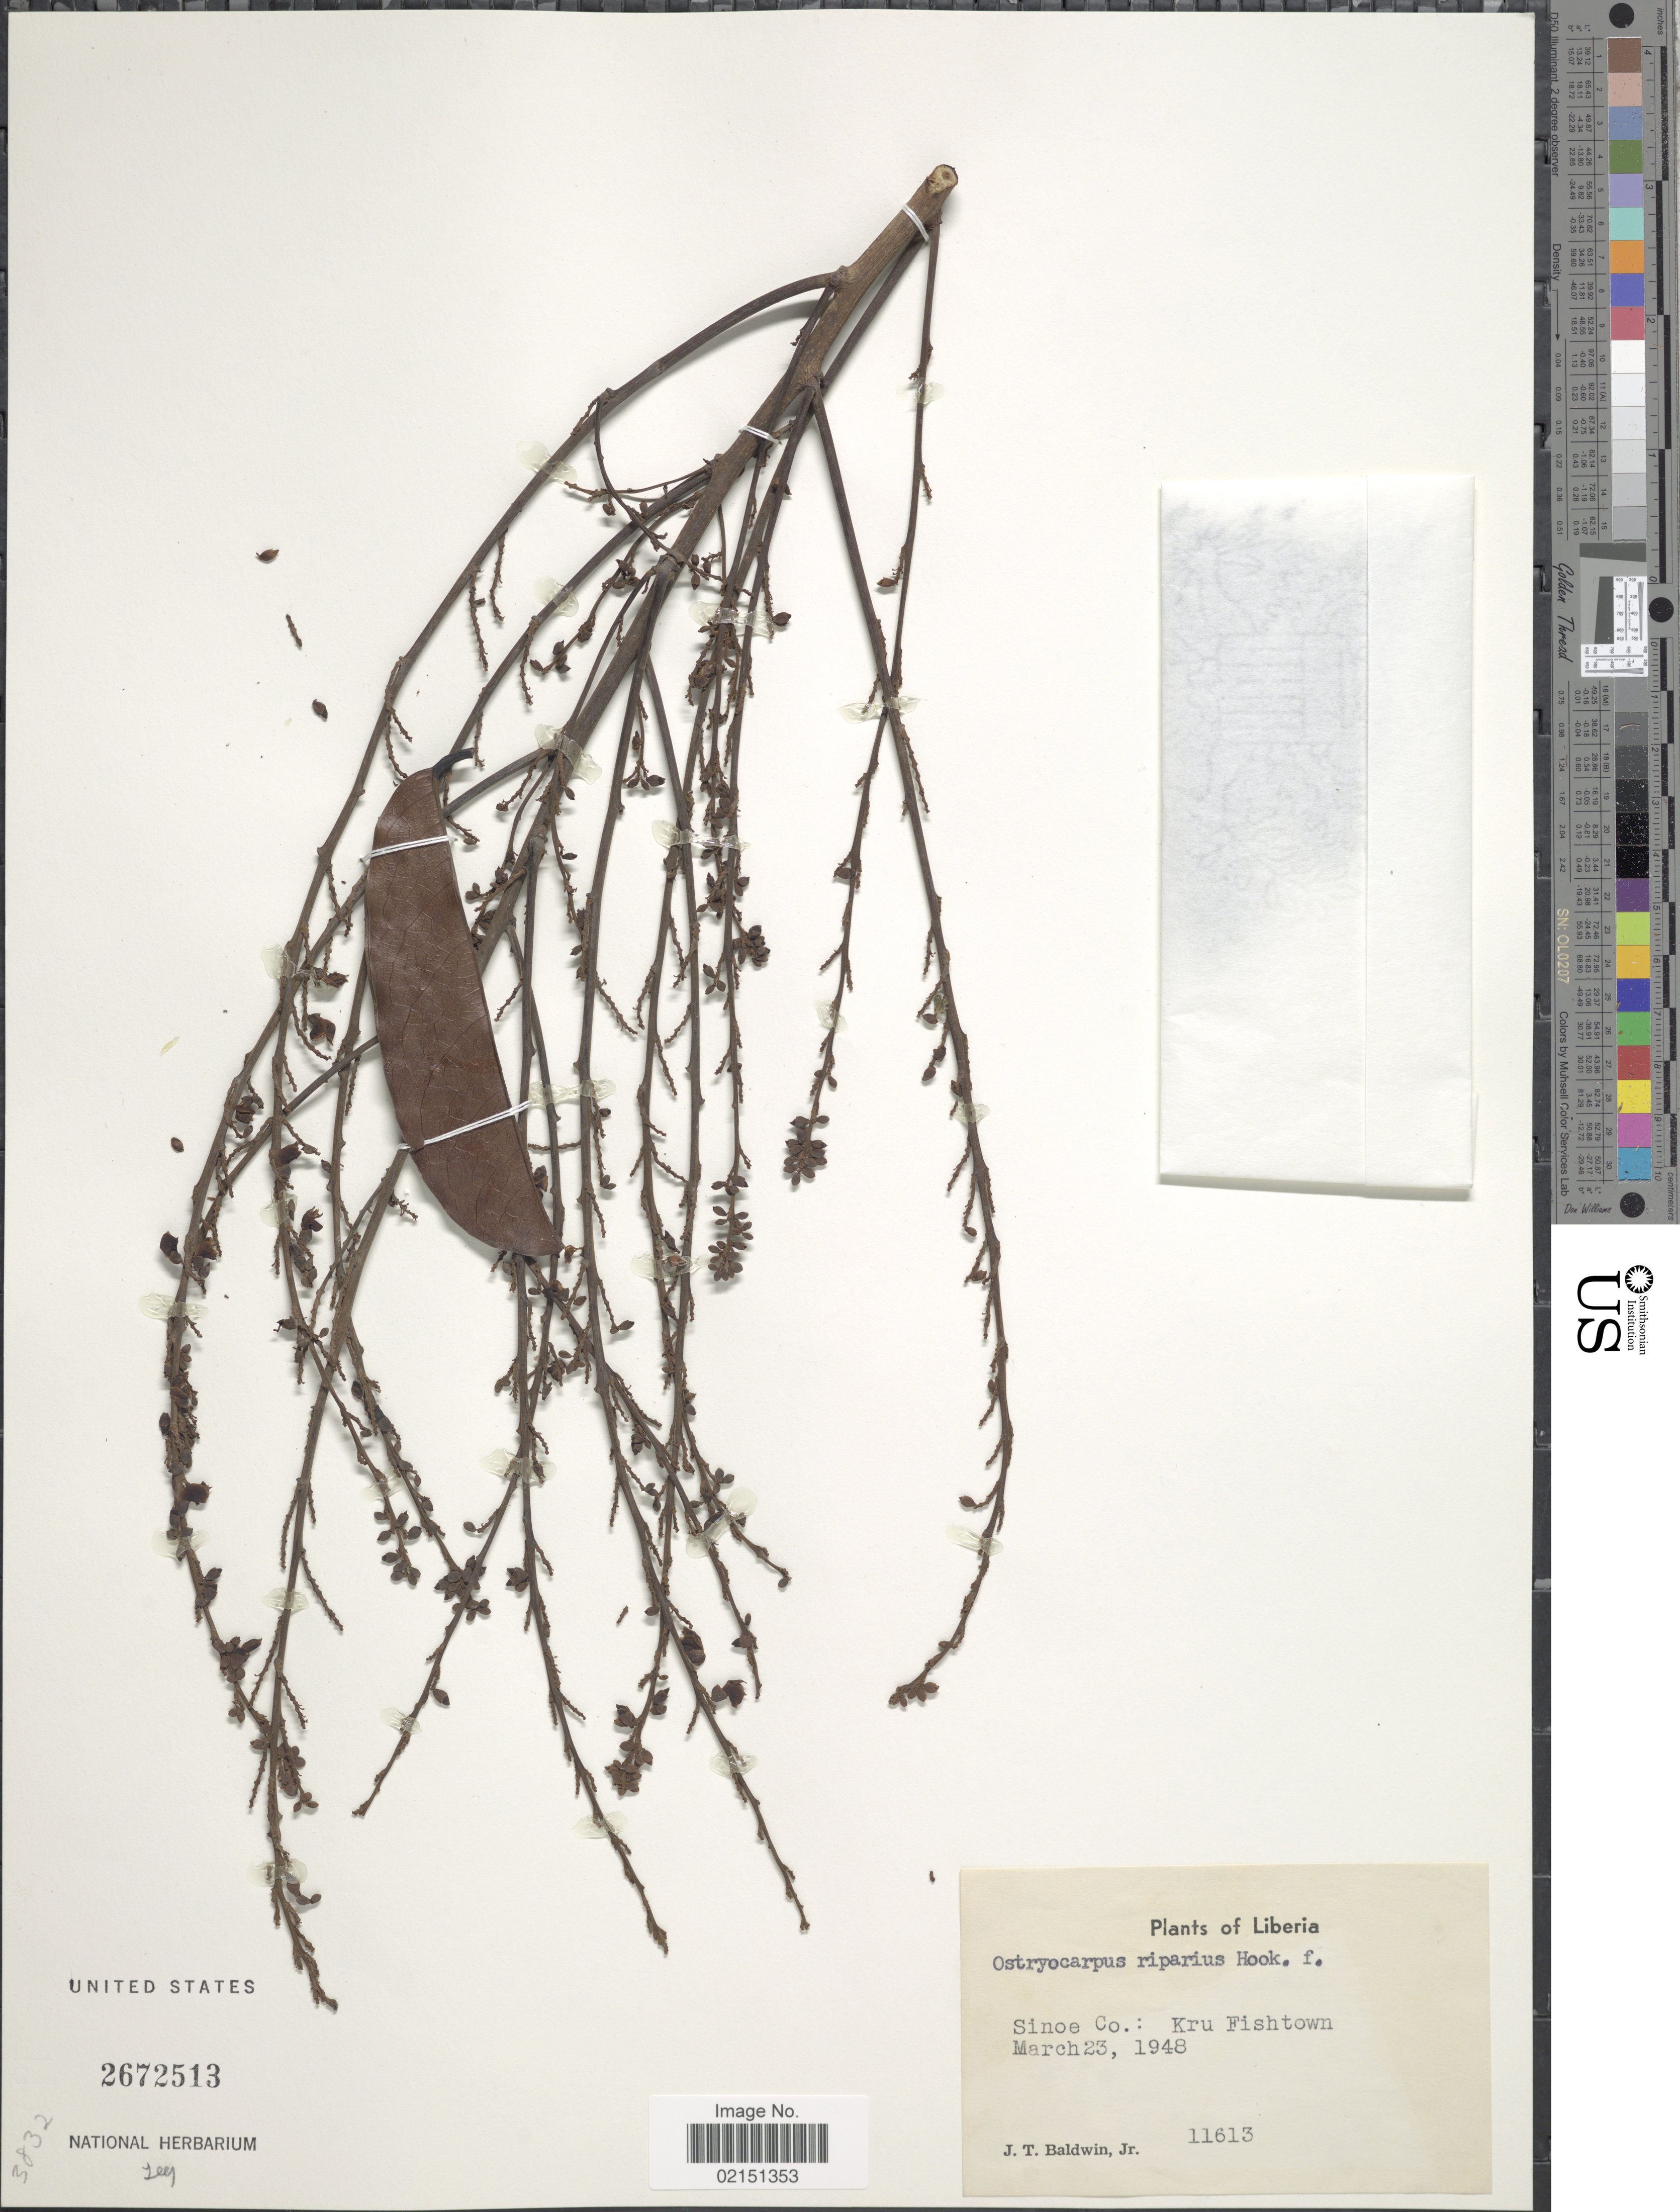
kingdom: Plantae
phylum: Tracheophyta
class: Magnoliopsida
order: Fabales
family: Fabaceae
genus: Ostryocarpus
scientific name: Ostryocarpus riparius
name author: Hook. f.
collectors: J. T. Baldwin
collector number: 11613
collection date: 1948-03-23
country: Liberia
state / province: Sinoe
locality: Sinoe Co.: Kru Fishtown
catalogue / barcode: US 3672513